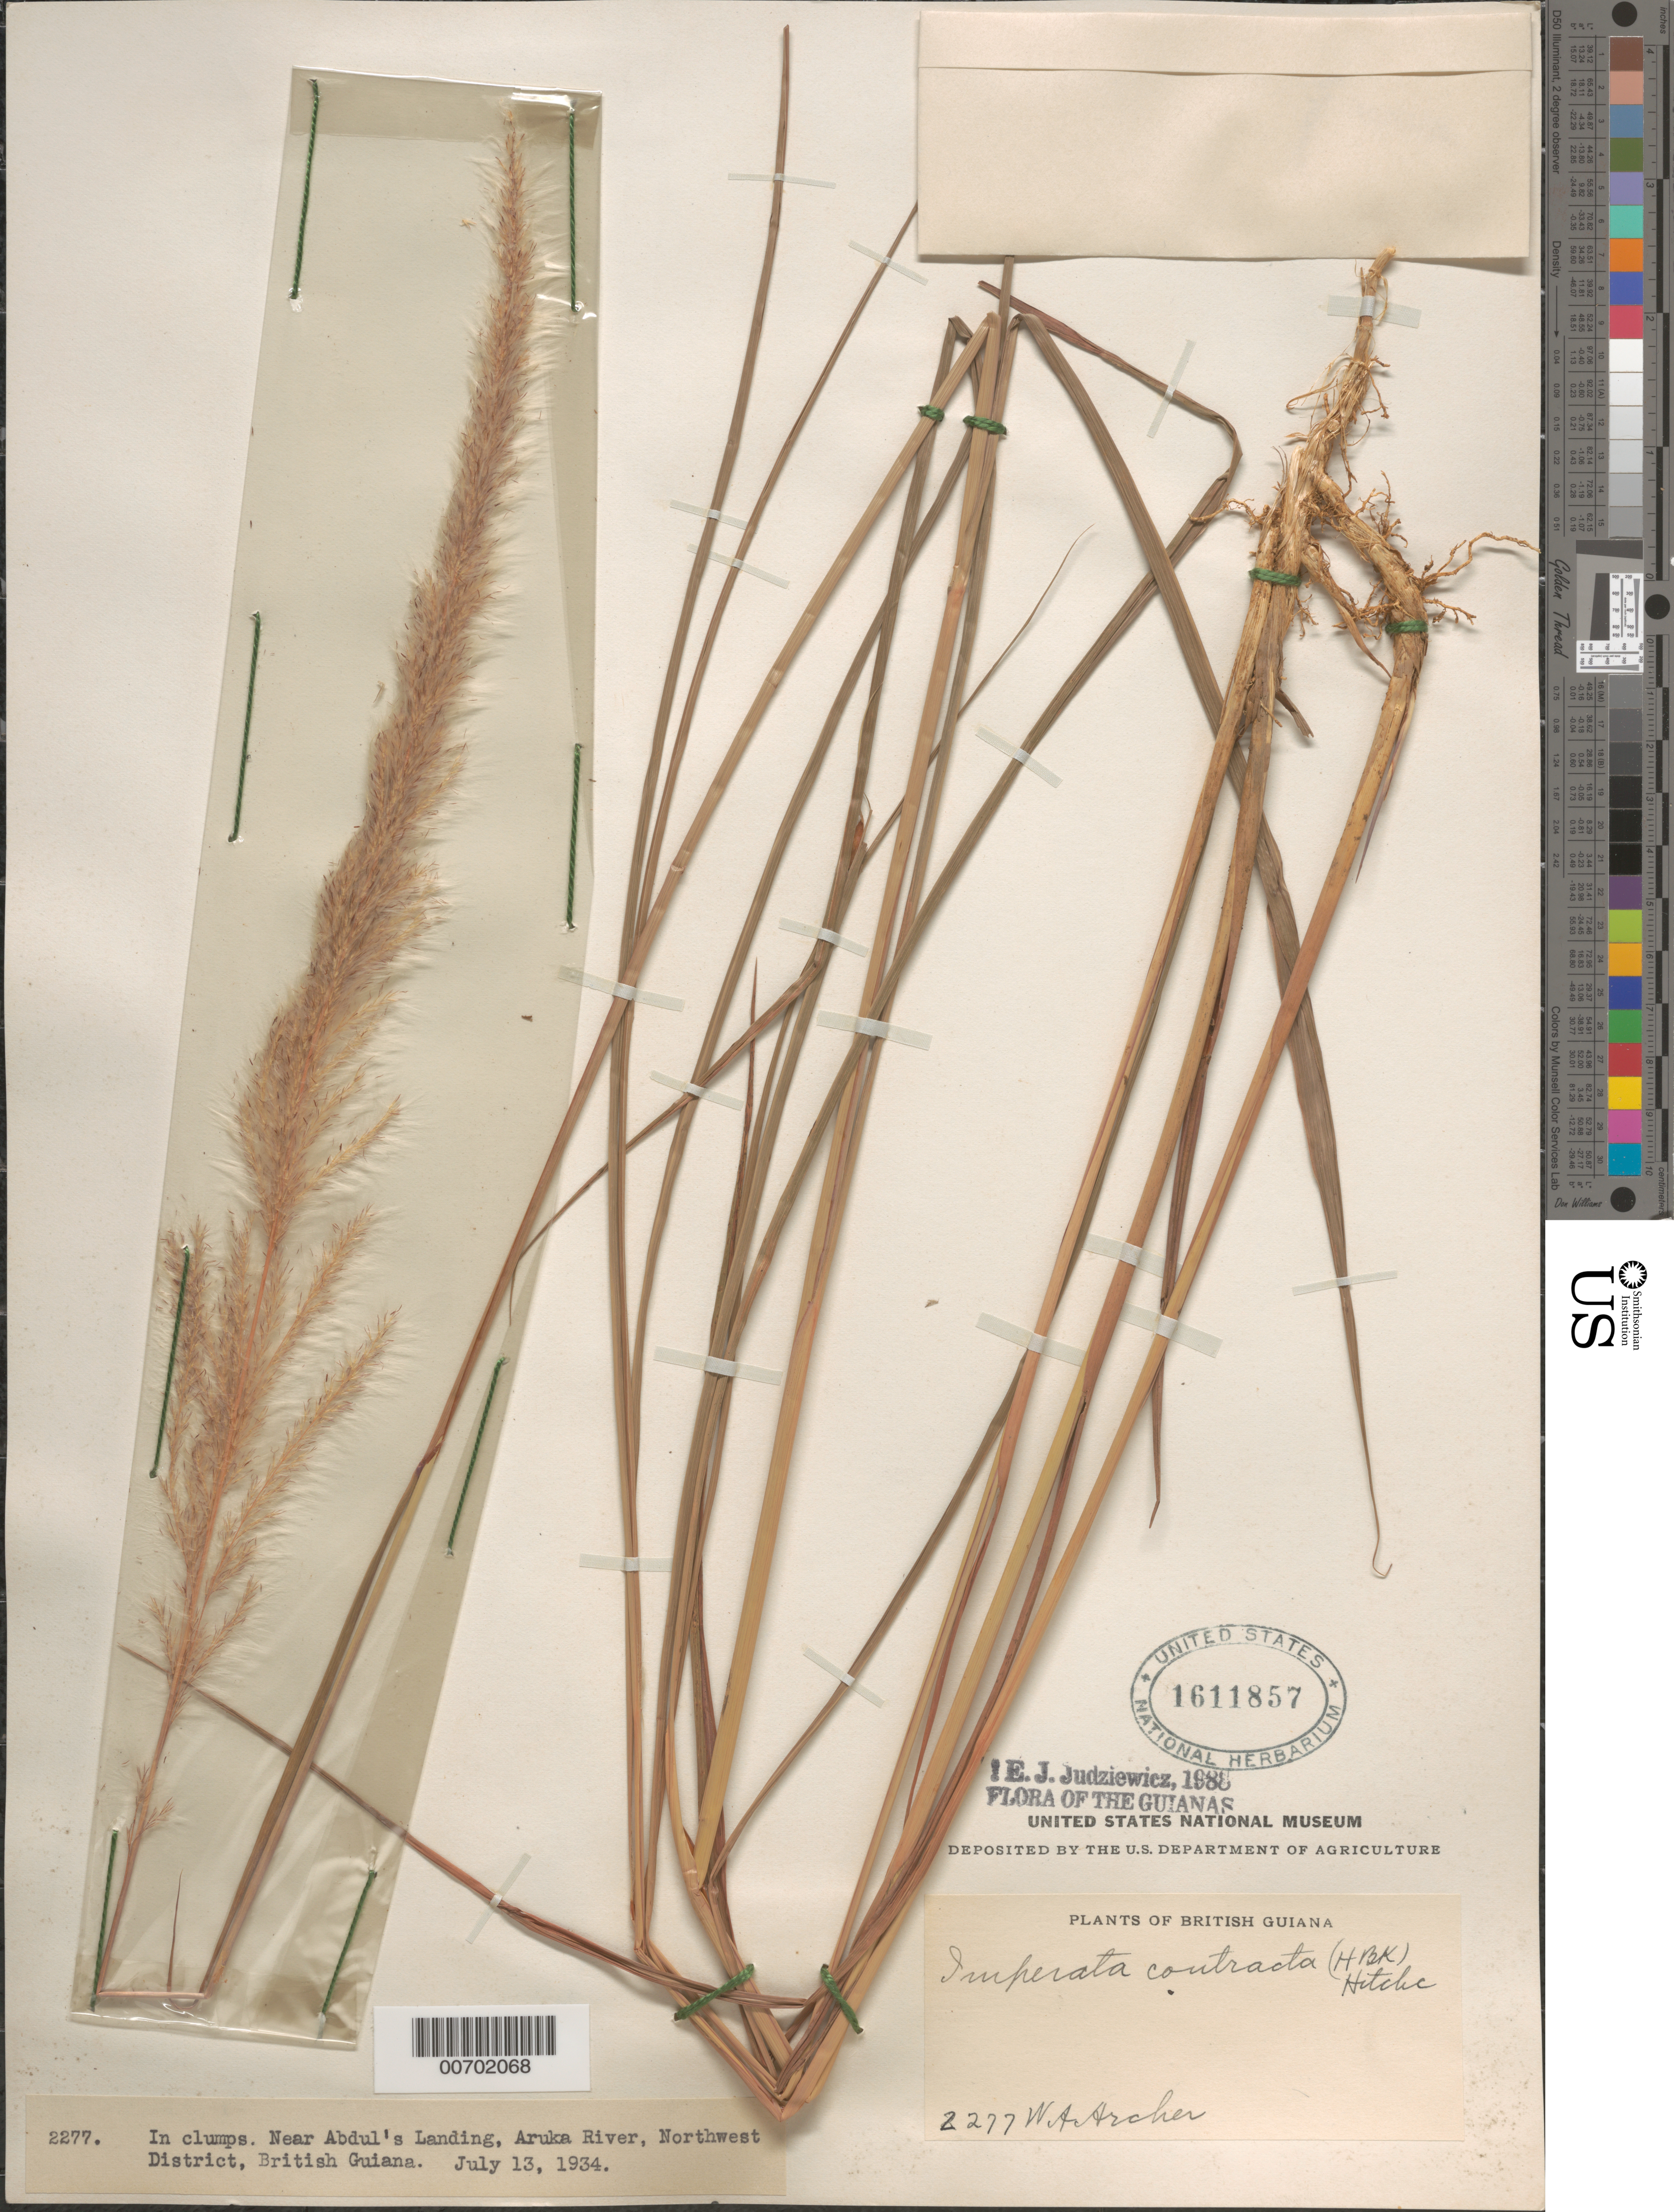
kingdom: Plantae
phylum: Tracheophyta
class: Liliopsida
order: Poales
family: Poaceae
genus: Imperata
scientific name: Imperata contracta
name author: (Kunth) Hitchc.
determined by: Judziewicz, E. J.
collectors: W. A. Archer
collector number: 2277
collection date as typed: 13-Jul-34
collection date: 1934-07-13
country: Guyana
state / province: Barima-Waini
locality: Aruka R., near Abdul's Landing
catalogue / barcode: US 1611857